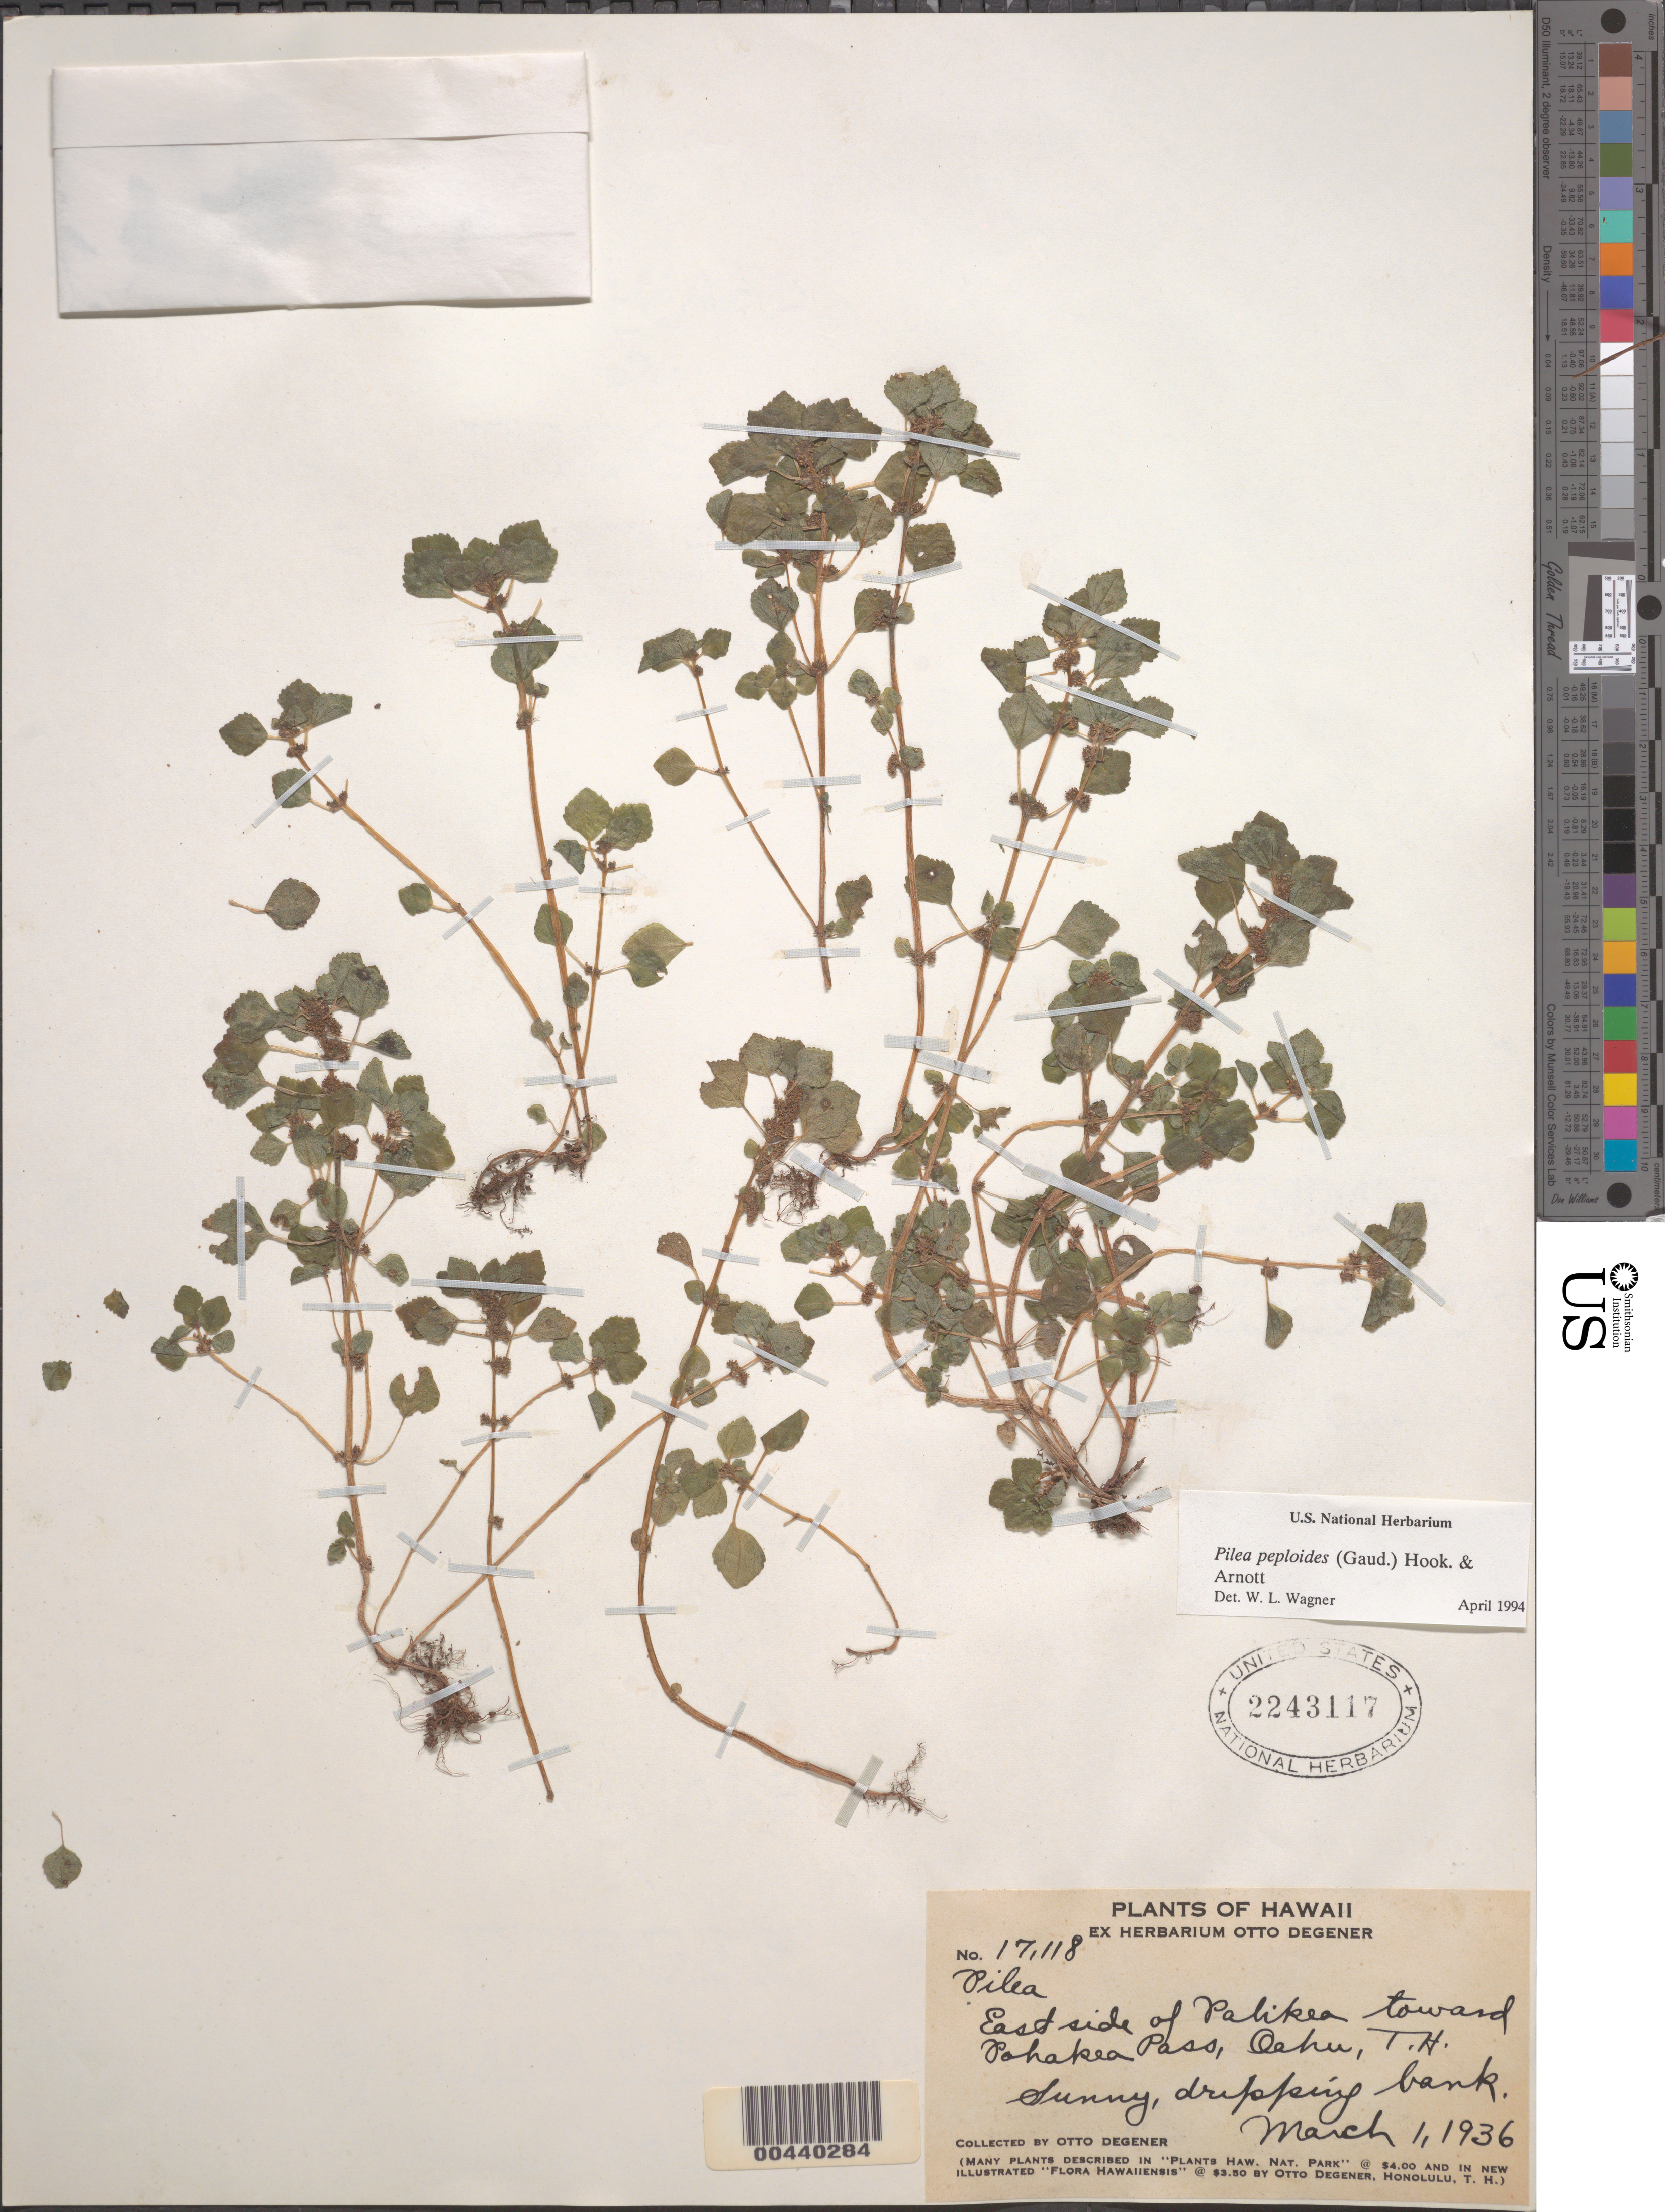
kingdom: Plantae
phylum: Tracheophyta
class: Magnoliopsida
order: Rosales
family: Urticaceae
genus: Pilea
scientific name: Pilea peploides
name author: (Gaudich.) Hook. & Arn.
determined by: Wagner, W. L., (BOT), Smithsonian Institution - National Museum of Natural History (UNITED STATES)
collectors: O. Degener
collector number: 17118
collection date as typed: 1 Mar 1936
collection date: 1936-03-01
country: United States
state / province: Hawaii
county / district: Honolulu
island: Oahu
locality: E side of Palikea toward Pohakea Pass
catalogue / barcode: US 2243417